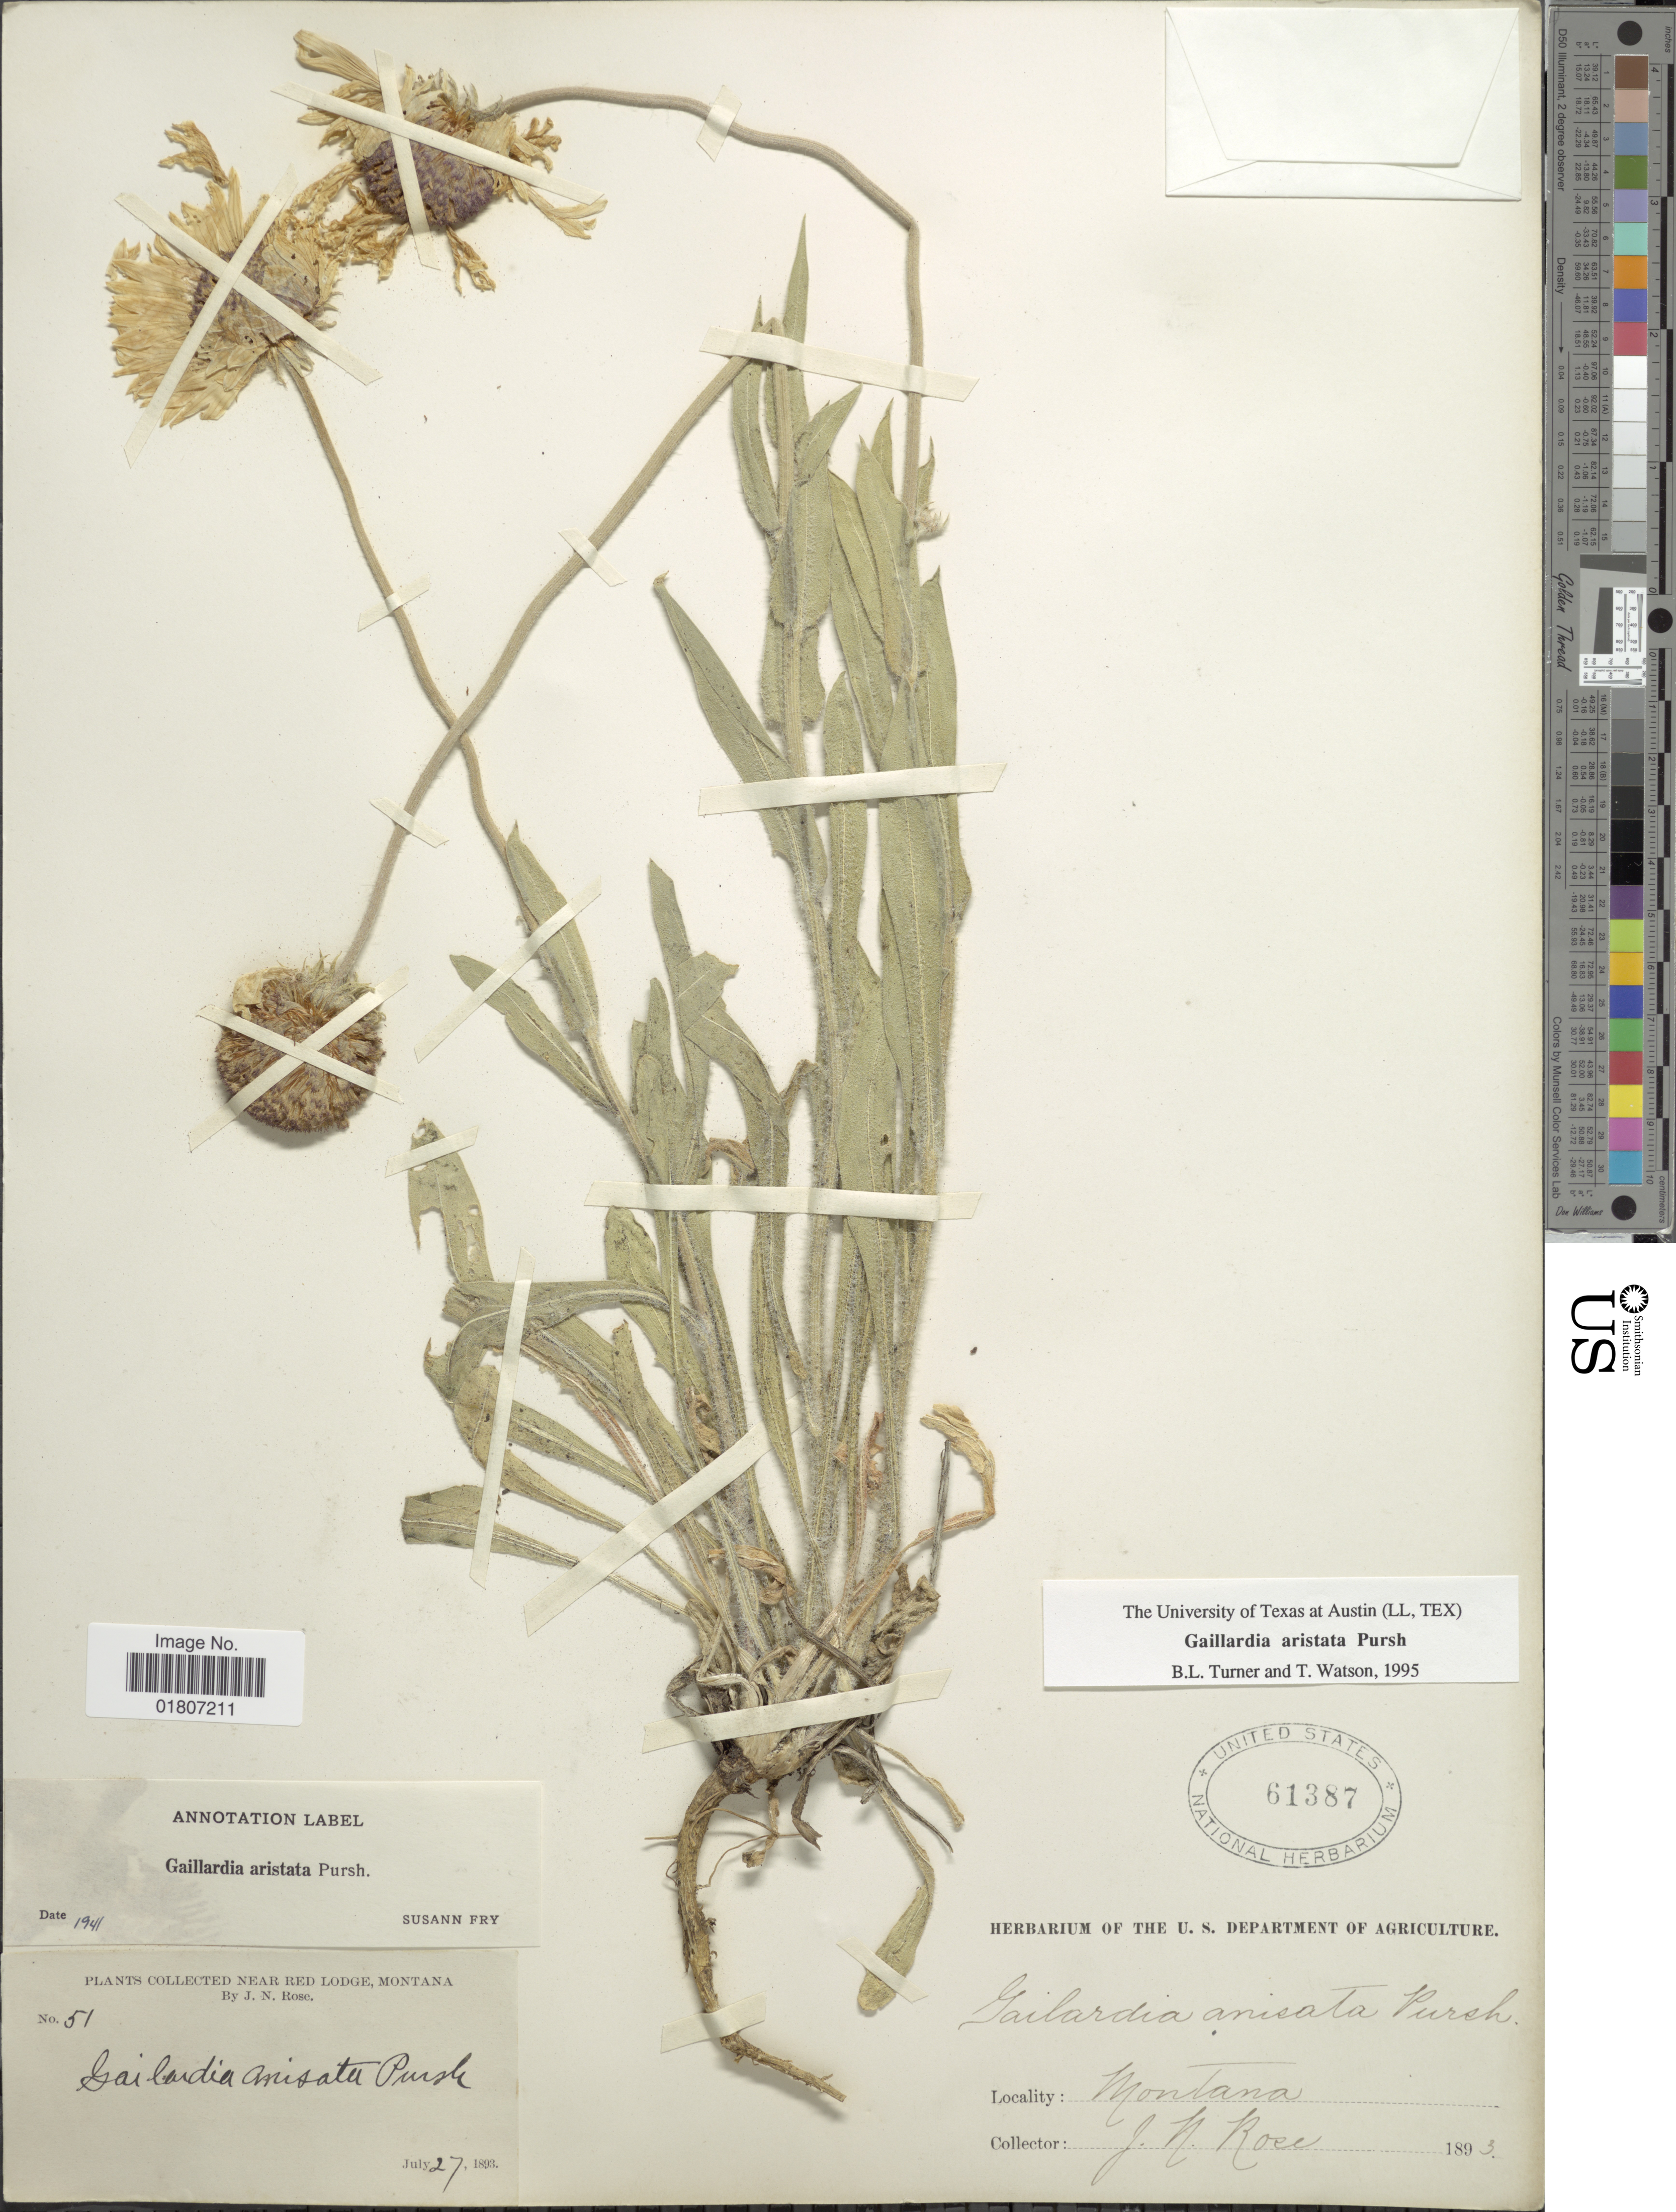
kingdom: Plantae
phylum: Tracheophyta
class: Magnoliopsida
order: Asterales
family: Asteraceae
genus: Gaillardia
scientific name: Gaillardia aristata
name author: Pursh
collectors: J. N. Rose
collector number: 51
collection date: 1893-07-27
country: United States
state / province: Montana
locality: Near Red Lodge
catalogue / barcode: US 61387